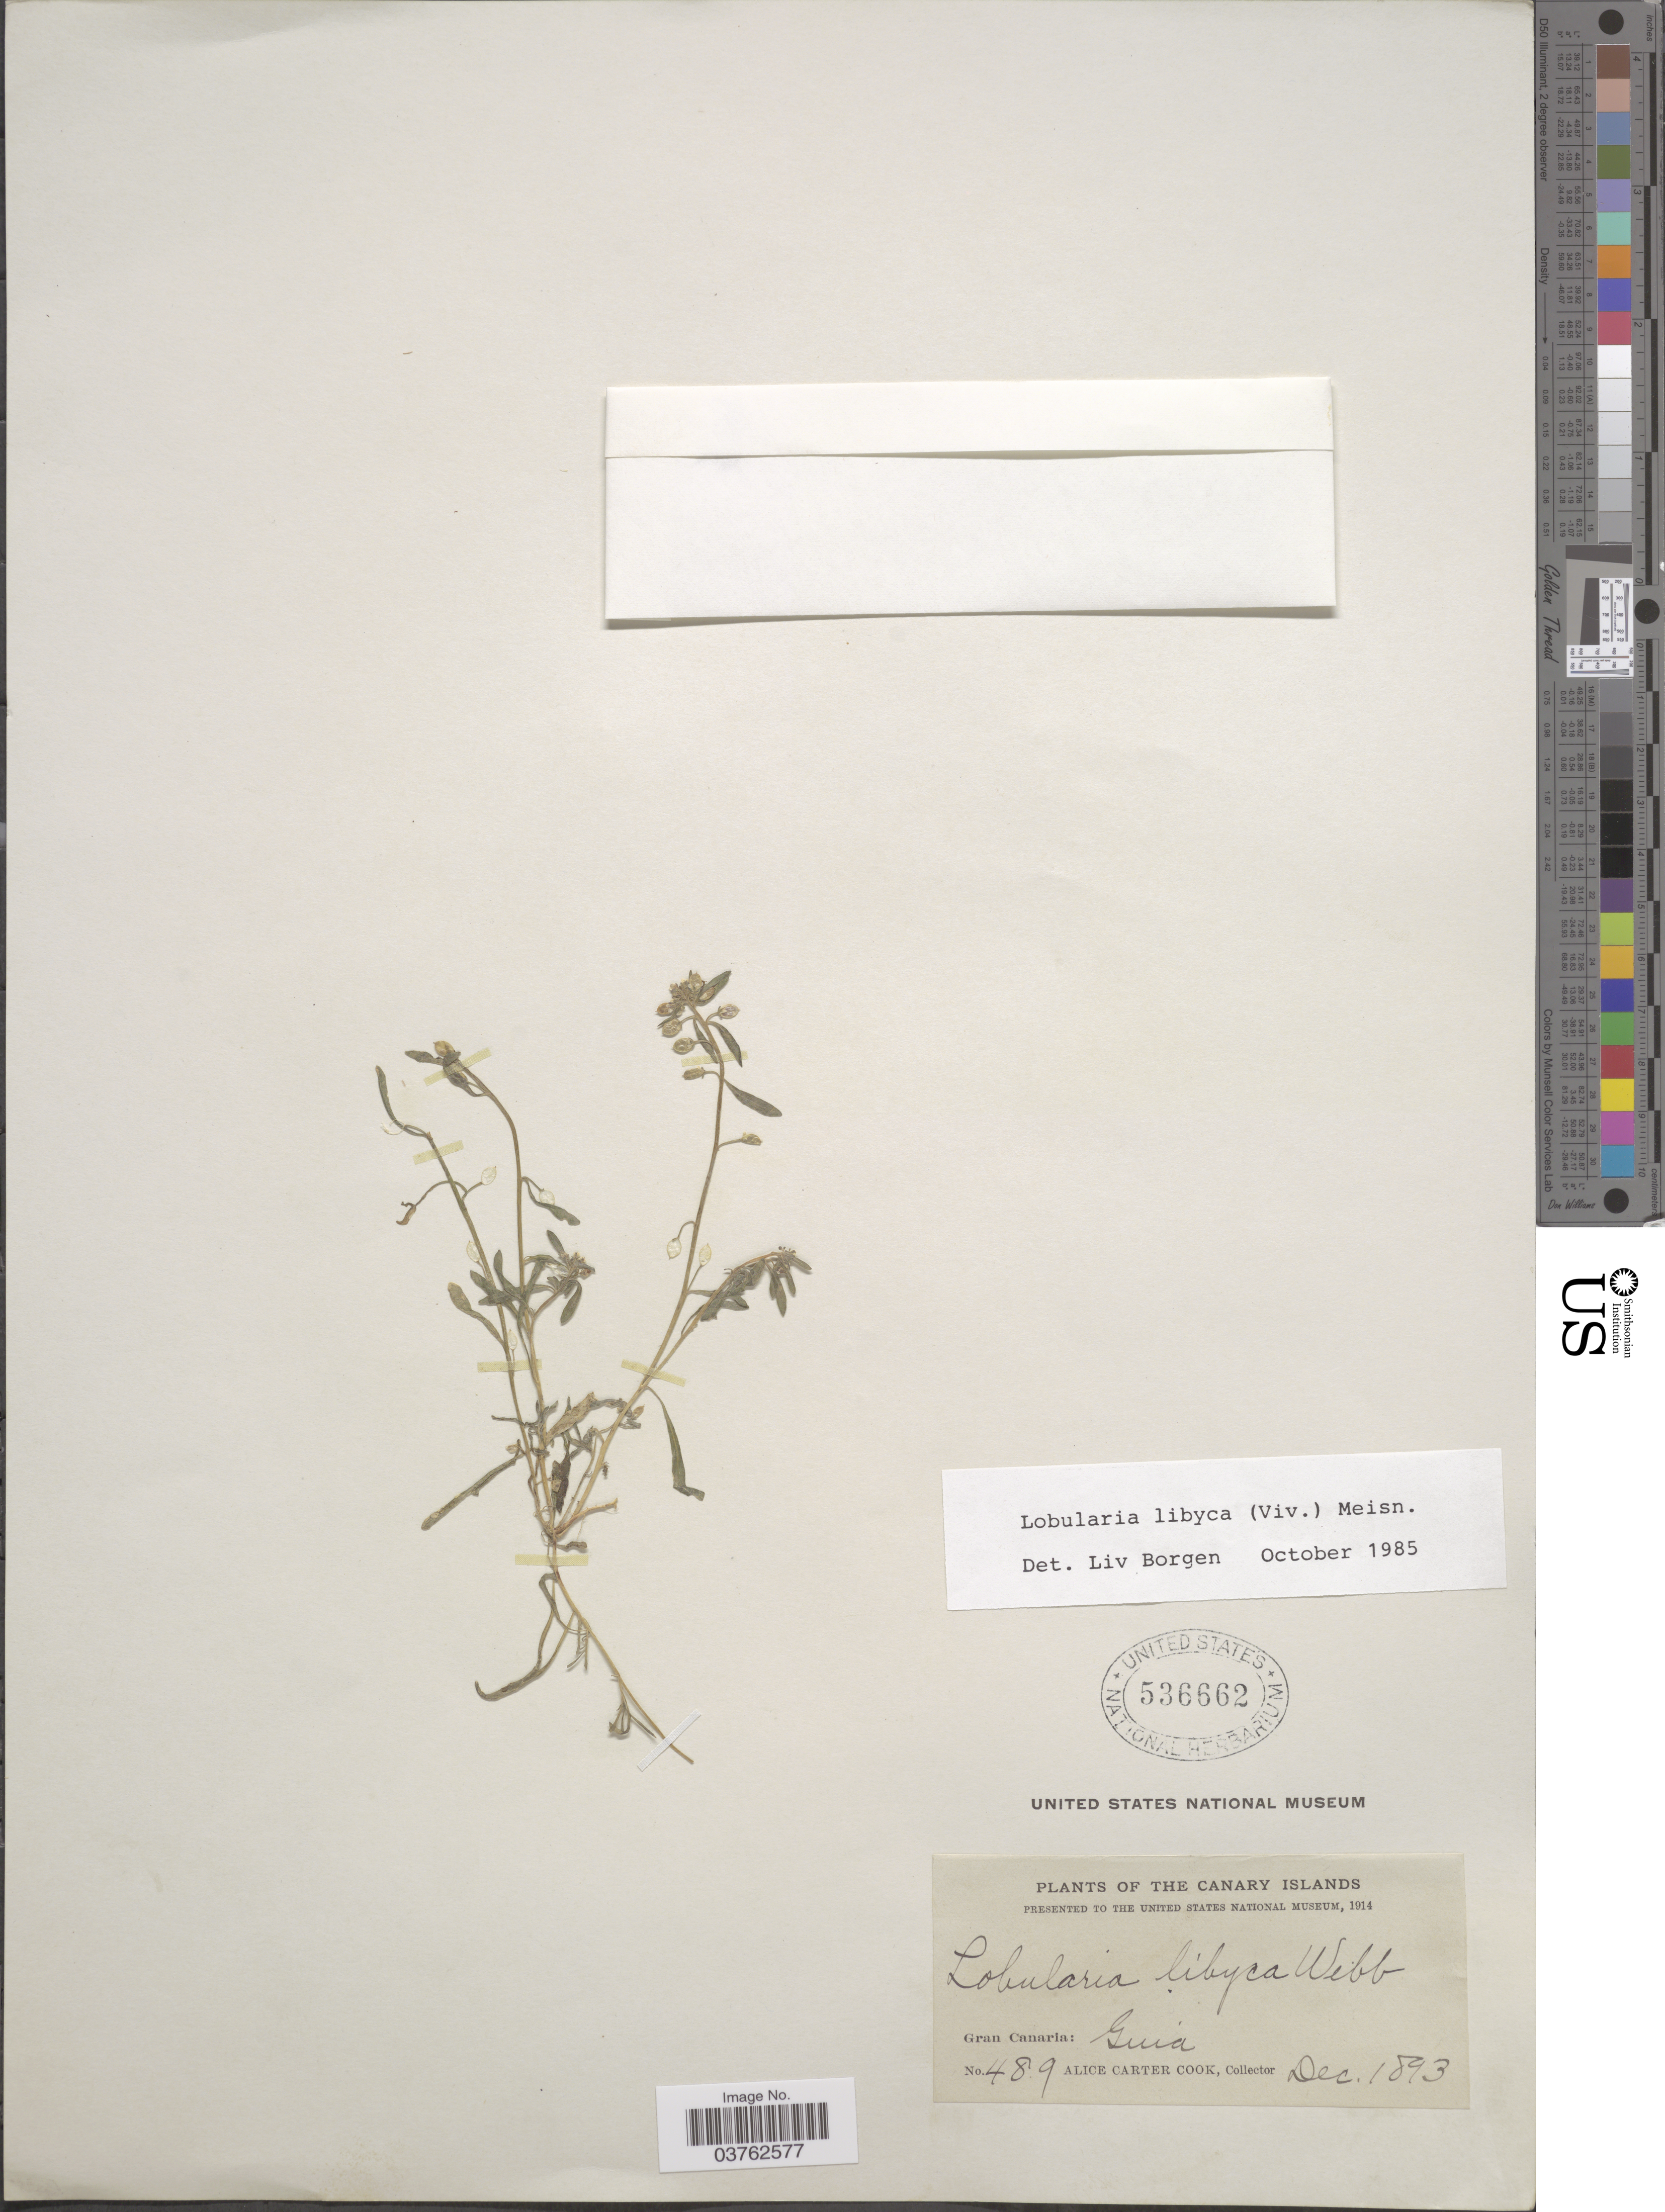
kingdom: Plantae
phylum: Tracheophyta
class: Magnoliopsida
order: Brassicales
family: Brassicaceae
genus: Lobularia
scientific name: Lobularia libyca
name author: (Viv.) Meisn.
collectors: Alice C. Cook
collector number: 489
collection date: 1893-12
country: Spain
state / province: Canarias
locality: Canary Islands. Gran Canaria: Guia.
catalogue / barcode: US 536662